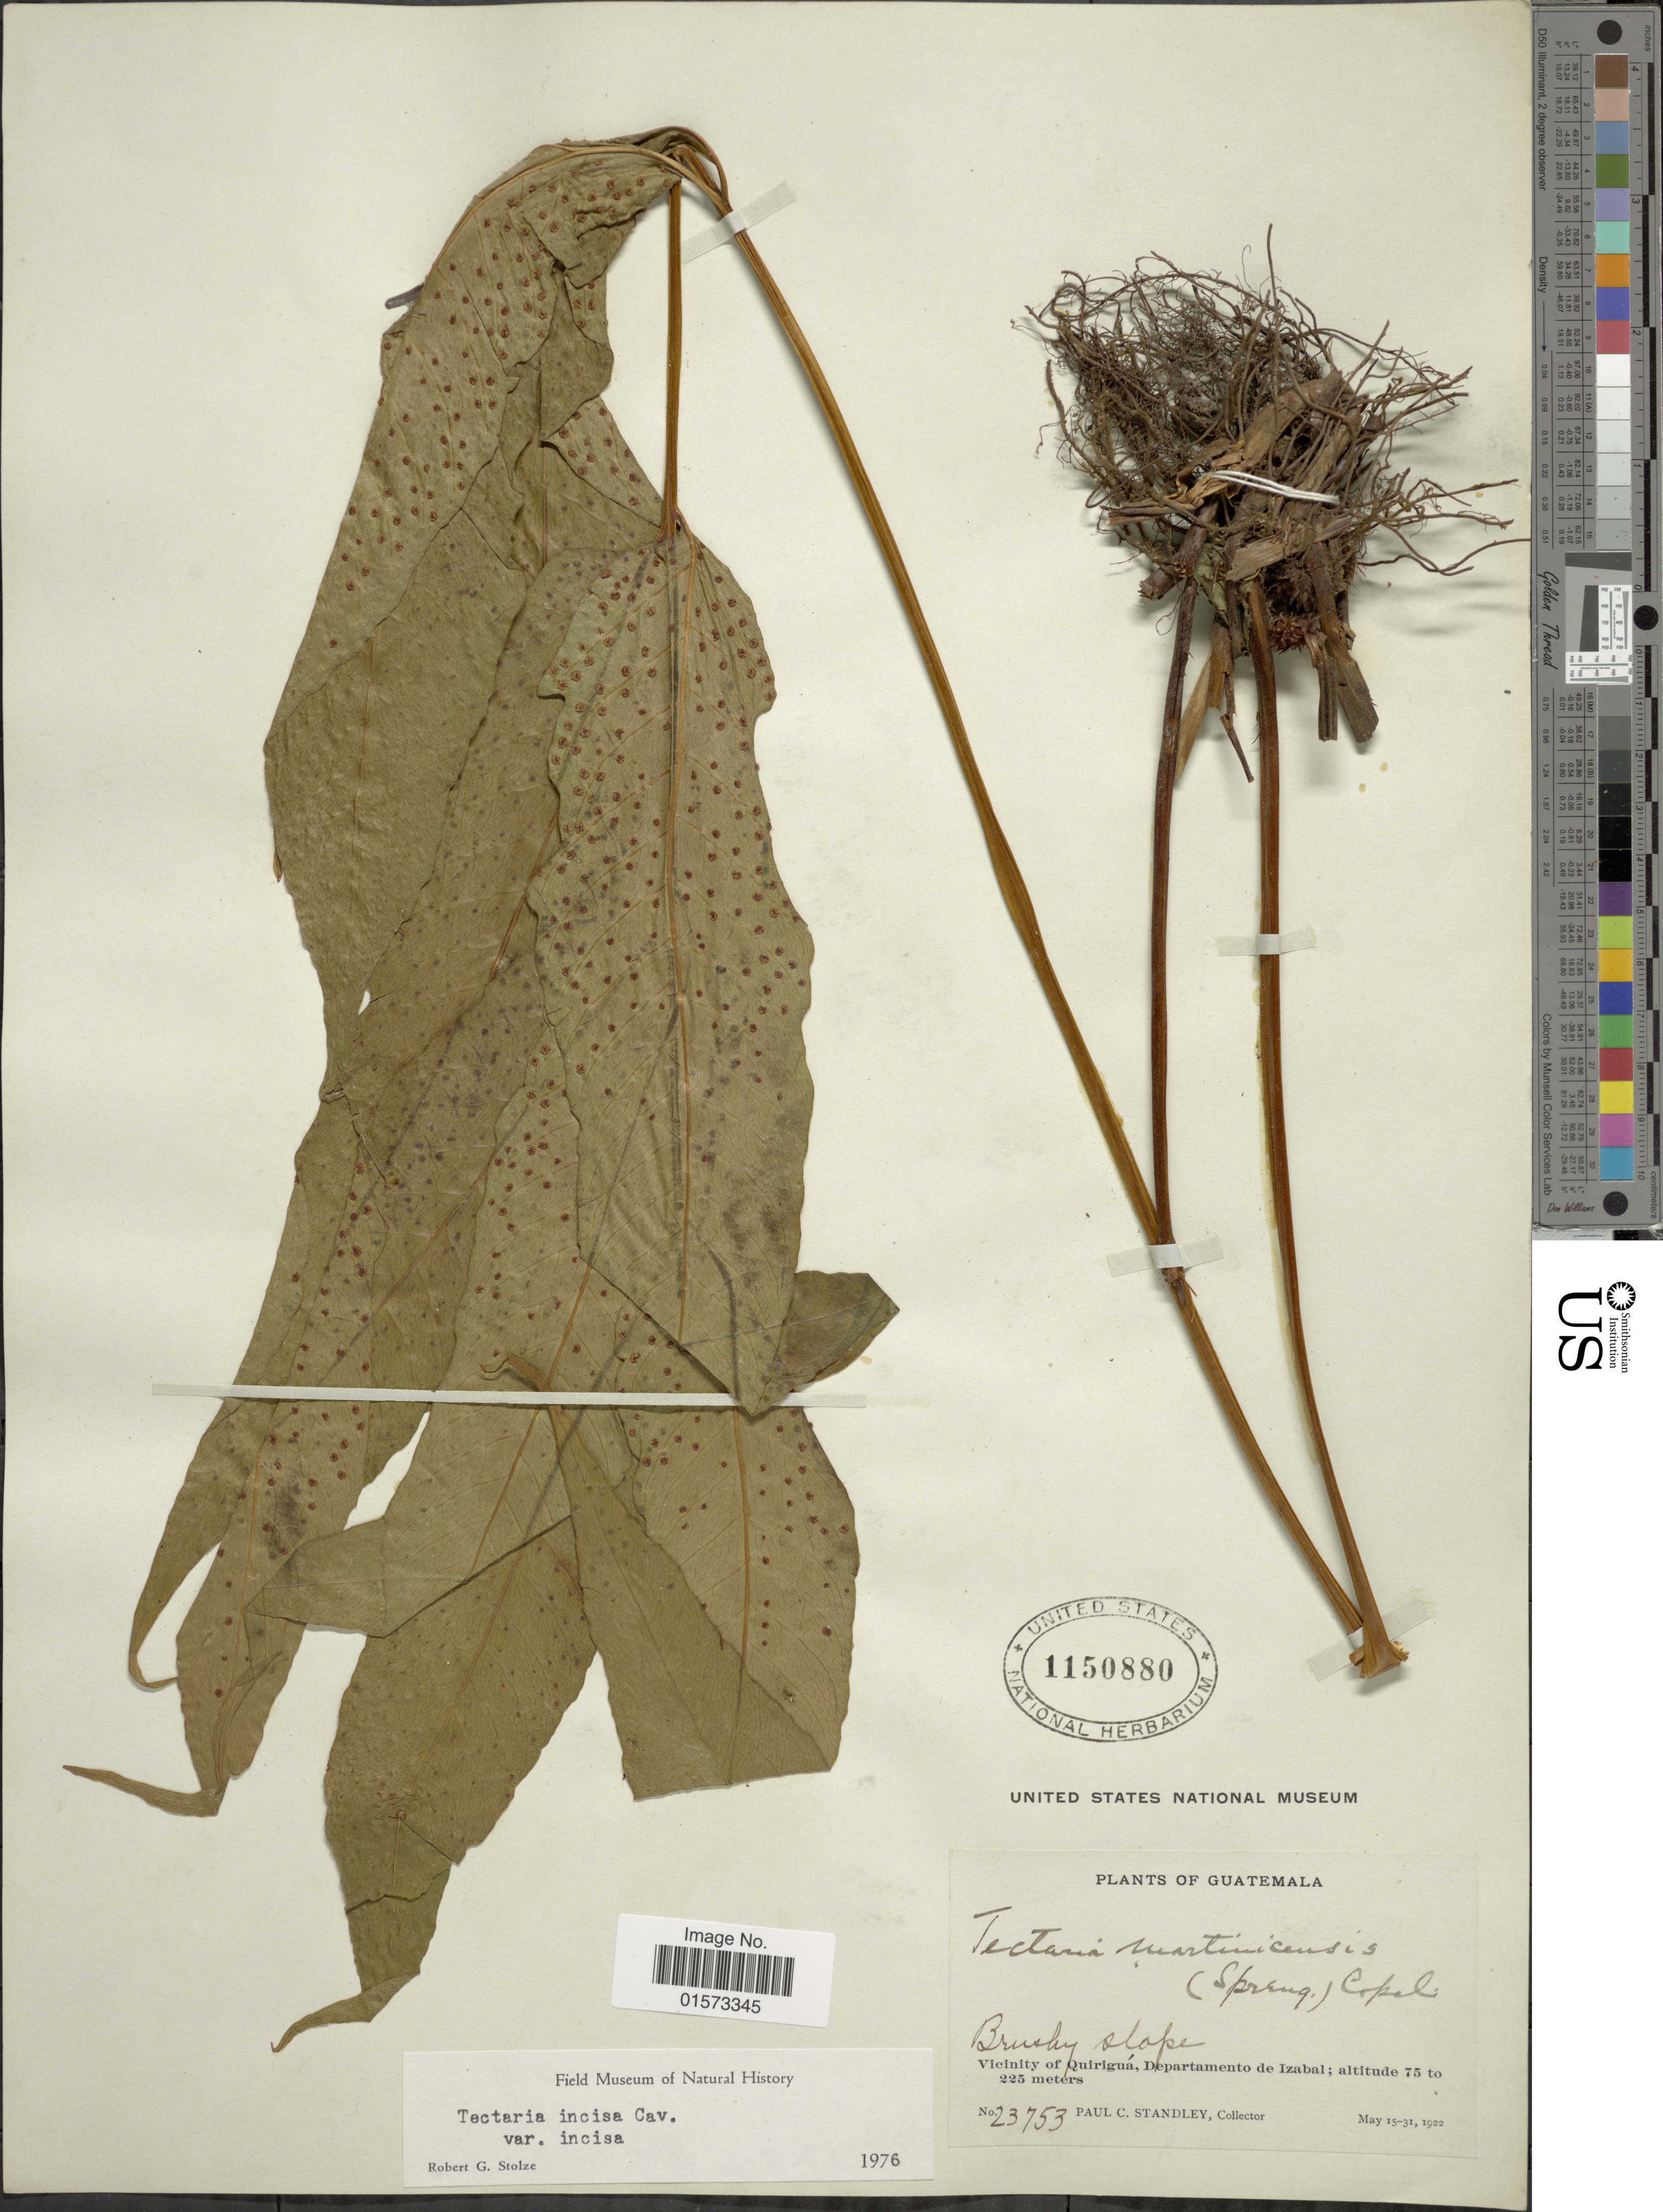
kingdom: Plantae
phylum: Tracheophyta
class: Polypodiopsida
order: Polypodiales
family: Tectariaceae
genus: Tectaria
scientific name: Tectaria incisa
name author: Cav.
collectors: P. C. Standley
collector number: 23753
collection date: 1922-05-15/1922-05-31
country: Guatemala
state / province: Izabal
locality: Vicinity of Quirijgua, Departamento de Izabal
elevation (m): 75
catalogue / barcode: US 1150880